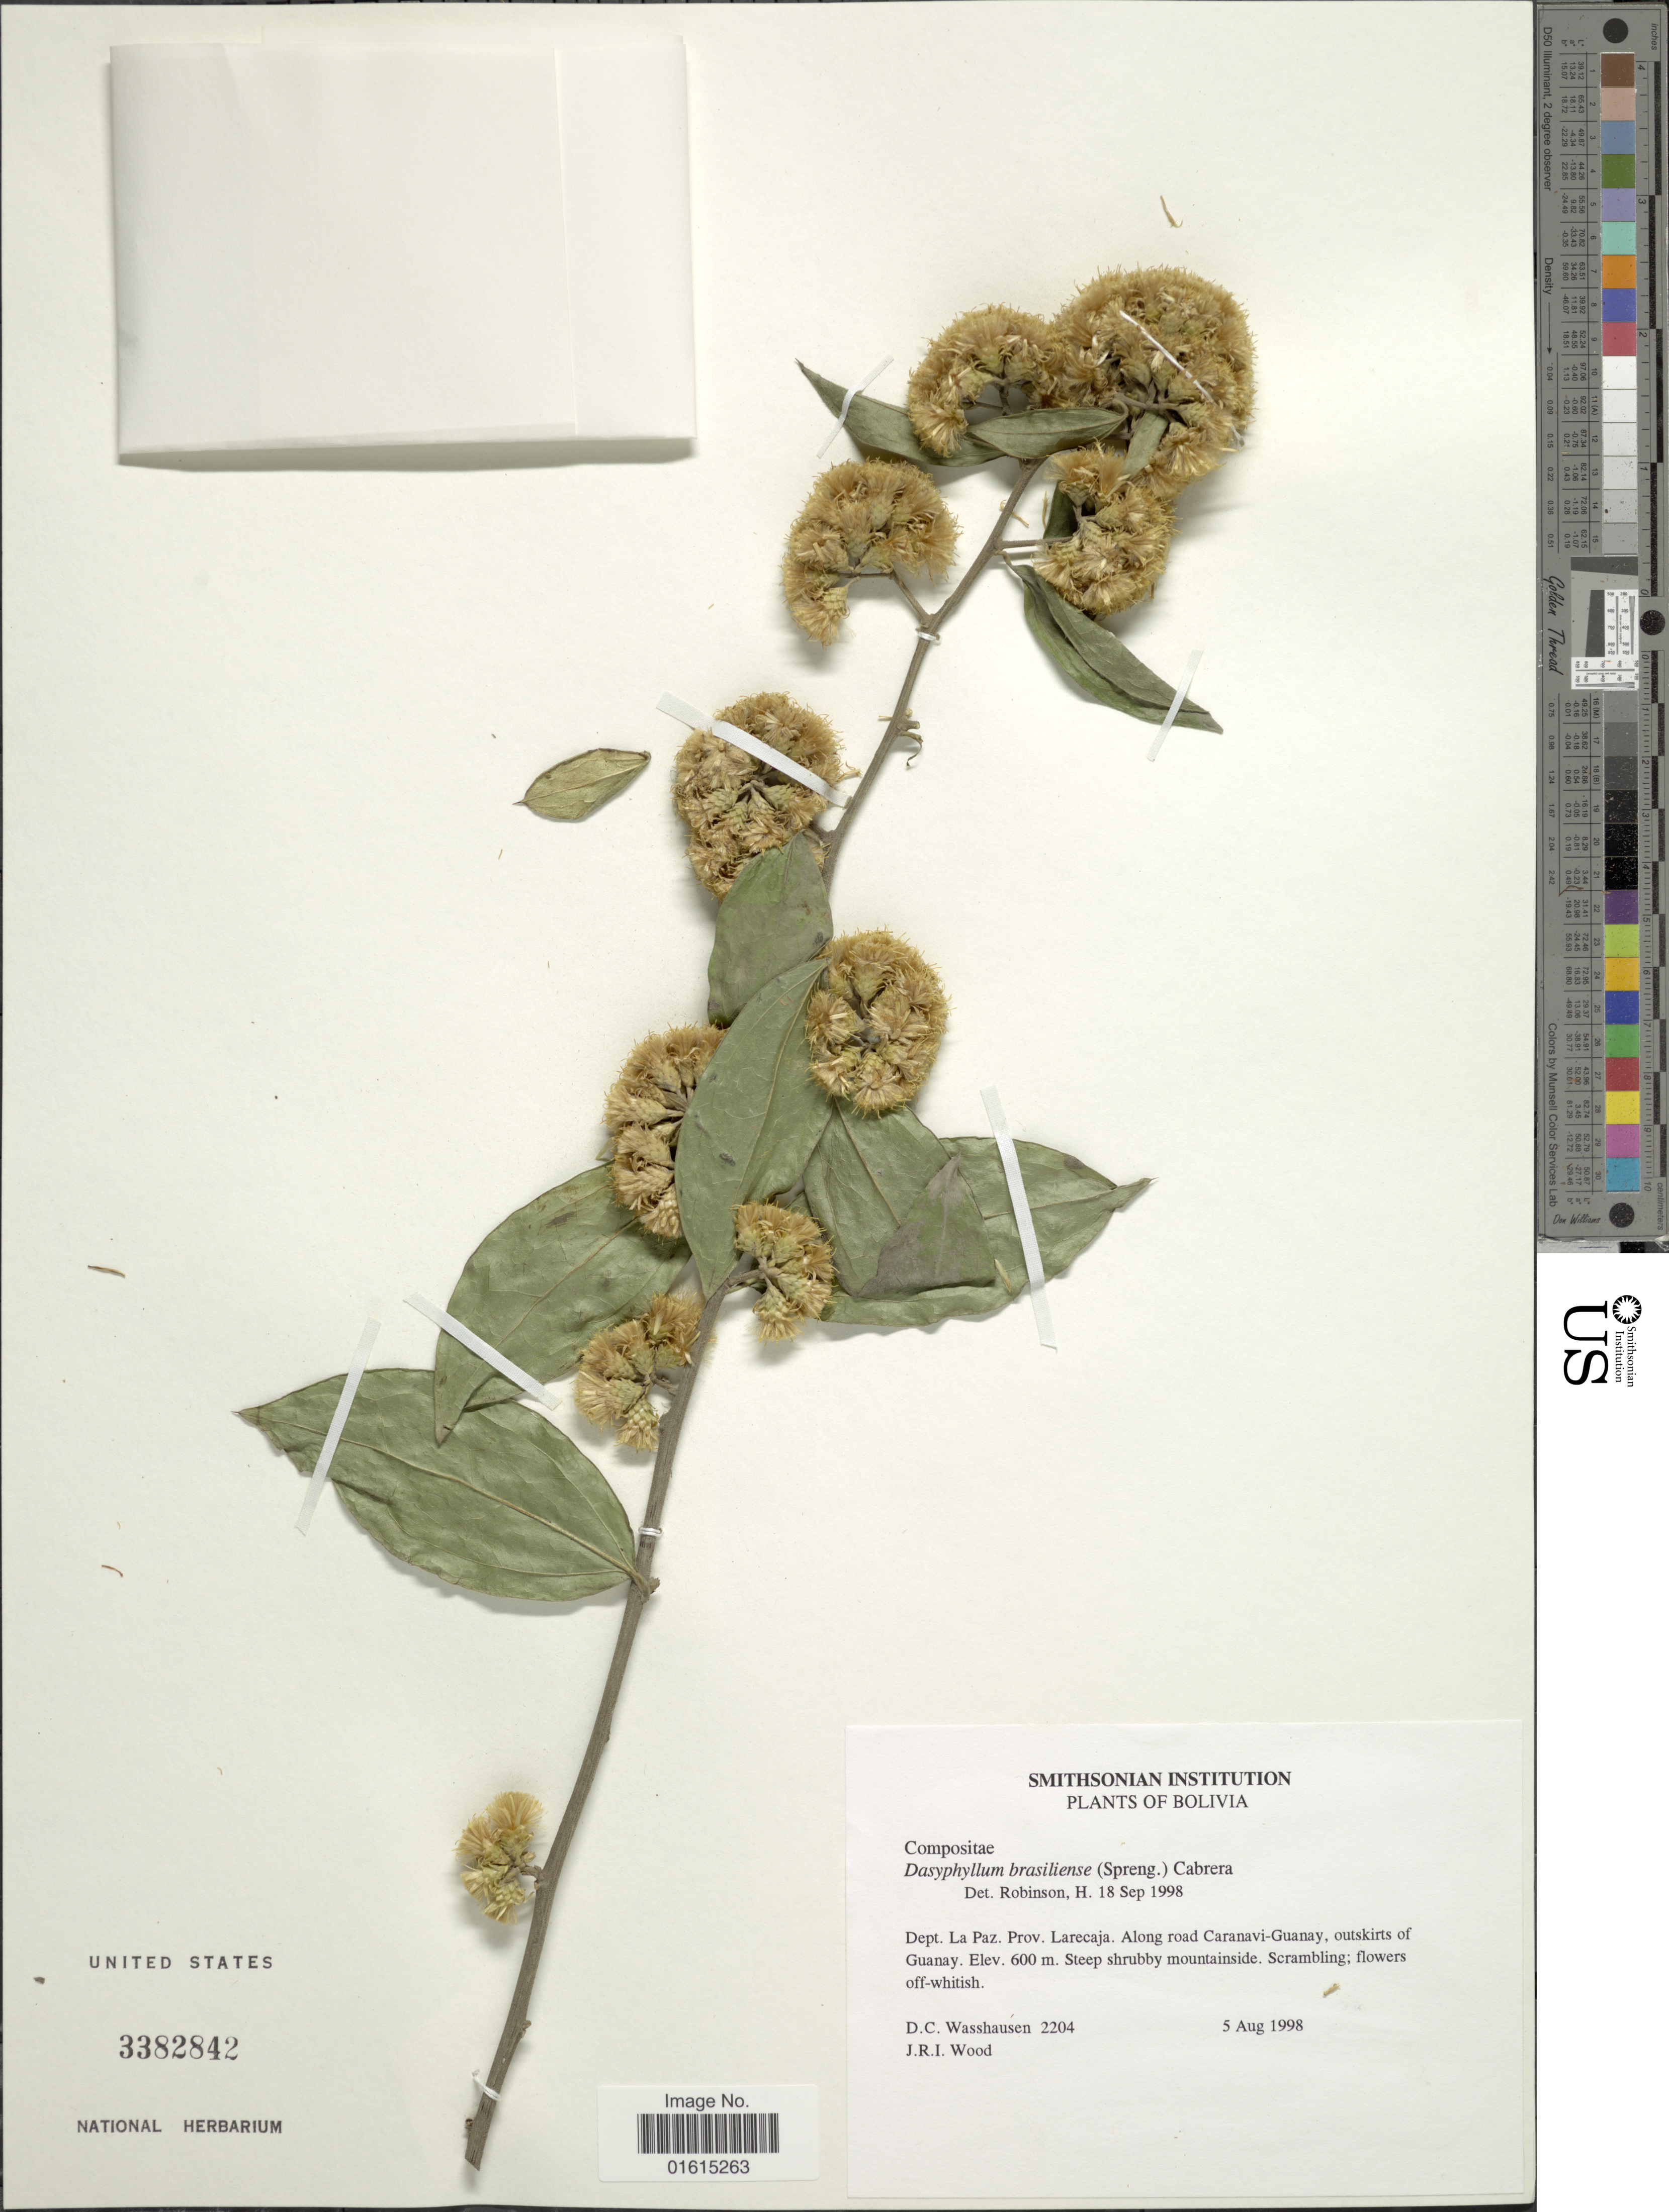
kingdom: Plantae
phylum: Tracheophyta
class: Magnoliopsida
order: Asterales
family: Asteraceae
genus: Dasyphyllum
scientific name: Dasyphyllum brasiliense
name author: (Spreng.) Cabrera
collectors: D. C. Wasshausen & J. R. I. Wood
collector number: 2204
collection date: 1998-08-05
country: Bolivia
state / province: La Paz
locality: Dept. La Paz, Prov. Larecaja, along road Caranavi-Guanay, outskirts of Guanay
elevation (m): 600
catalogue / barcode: US 3382842